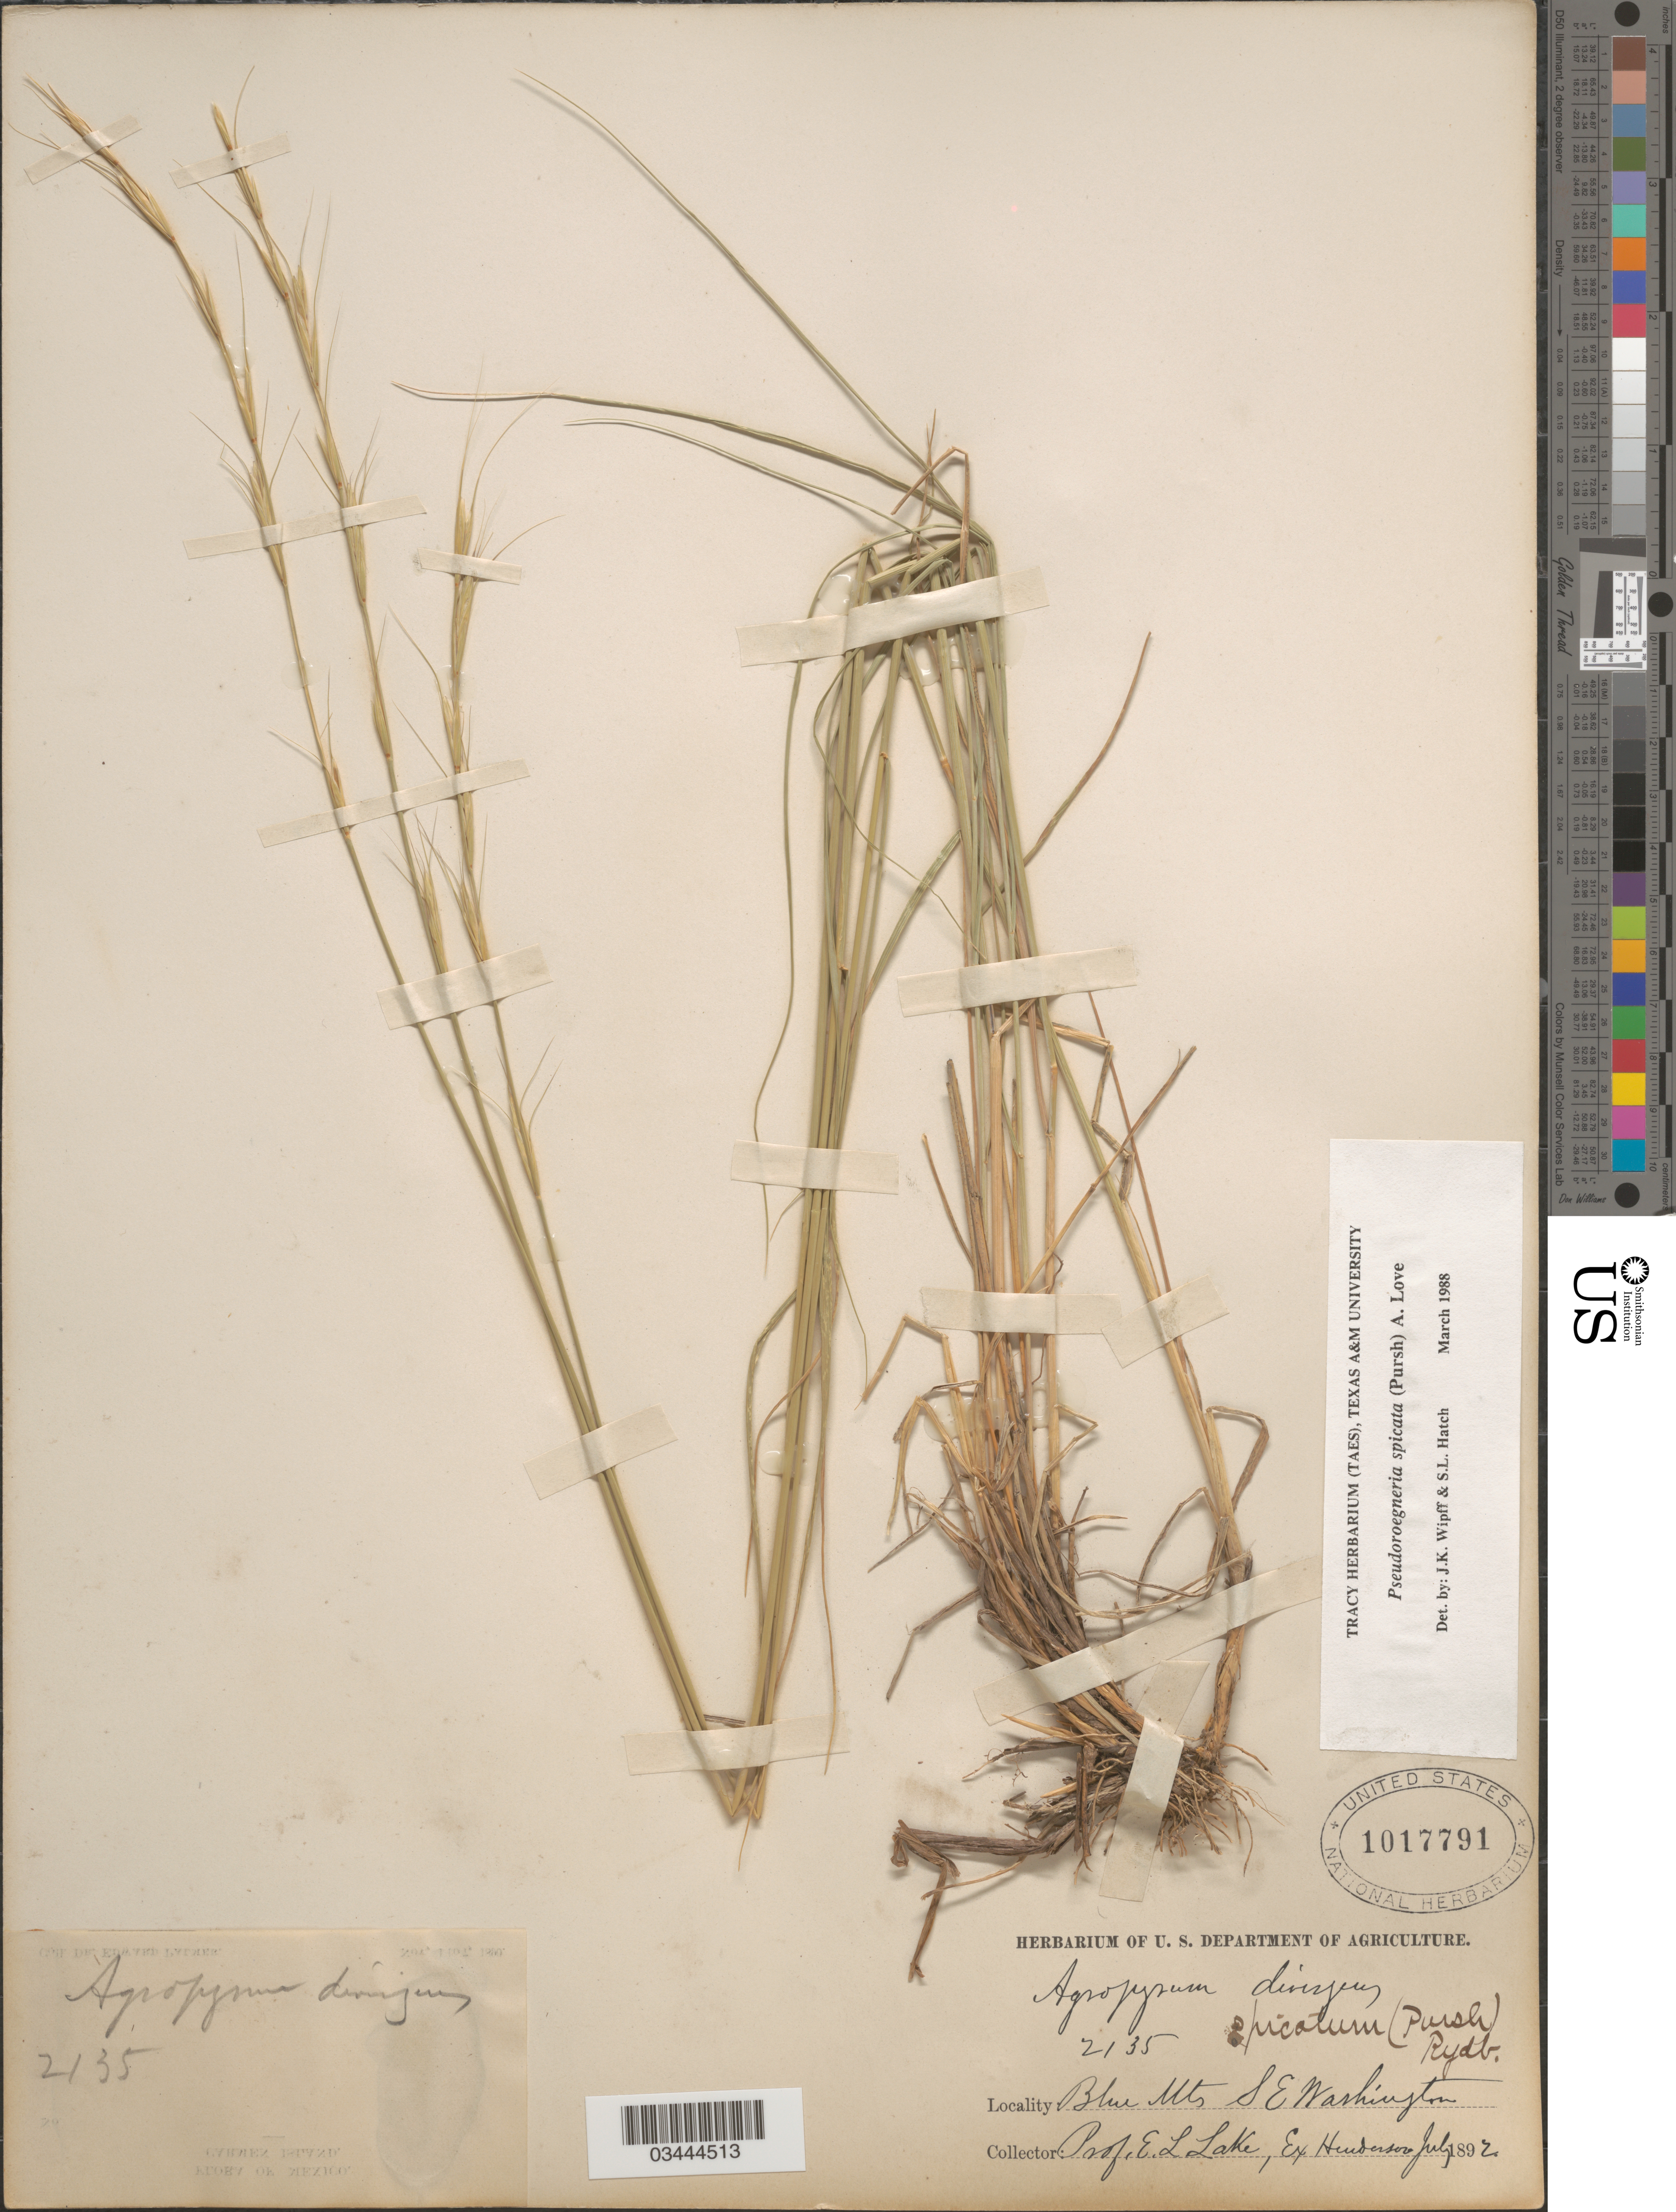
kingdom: Plantae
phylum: Tracheophyta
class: Liliopsida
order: Poales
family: Poaceae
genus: Pseudoroegneria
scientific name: Pseudoroegneria spicata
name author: (Pursh) Á. Löve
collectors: E. Lake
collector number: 2135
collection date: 1892-07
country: United States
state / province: Washington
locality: Blue Mts. S E Washington.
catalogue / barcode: US 1017791